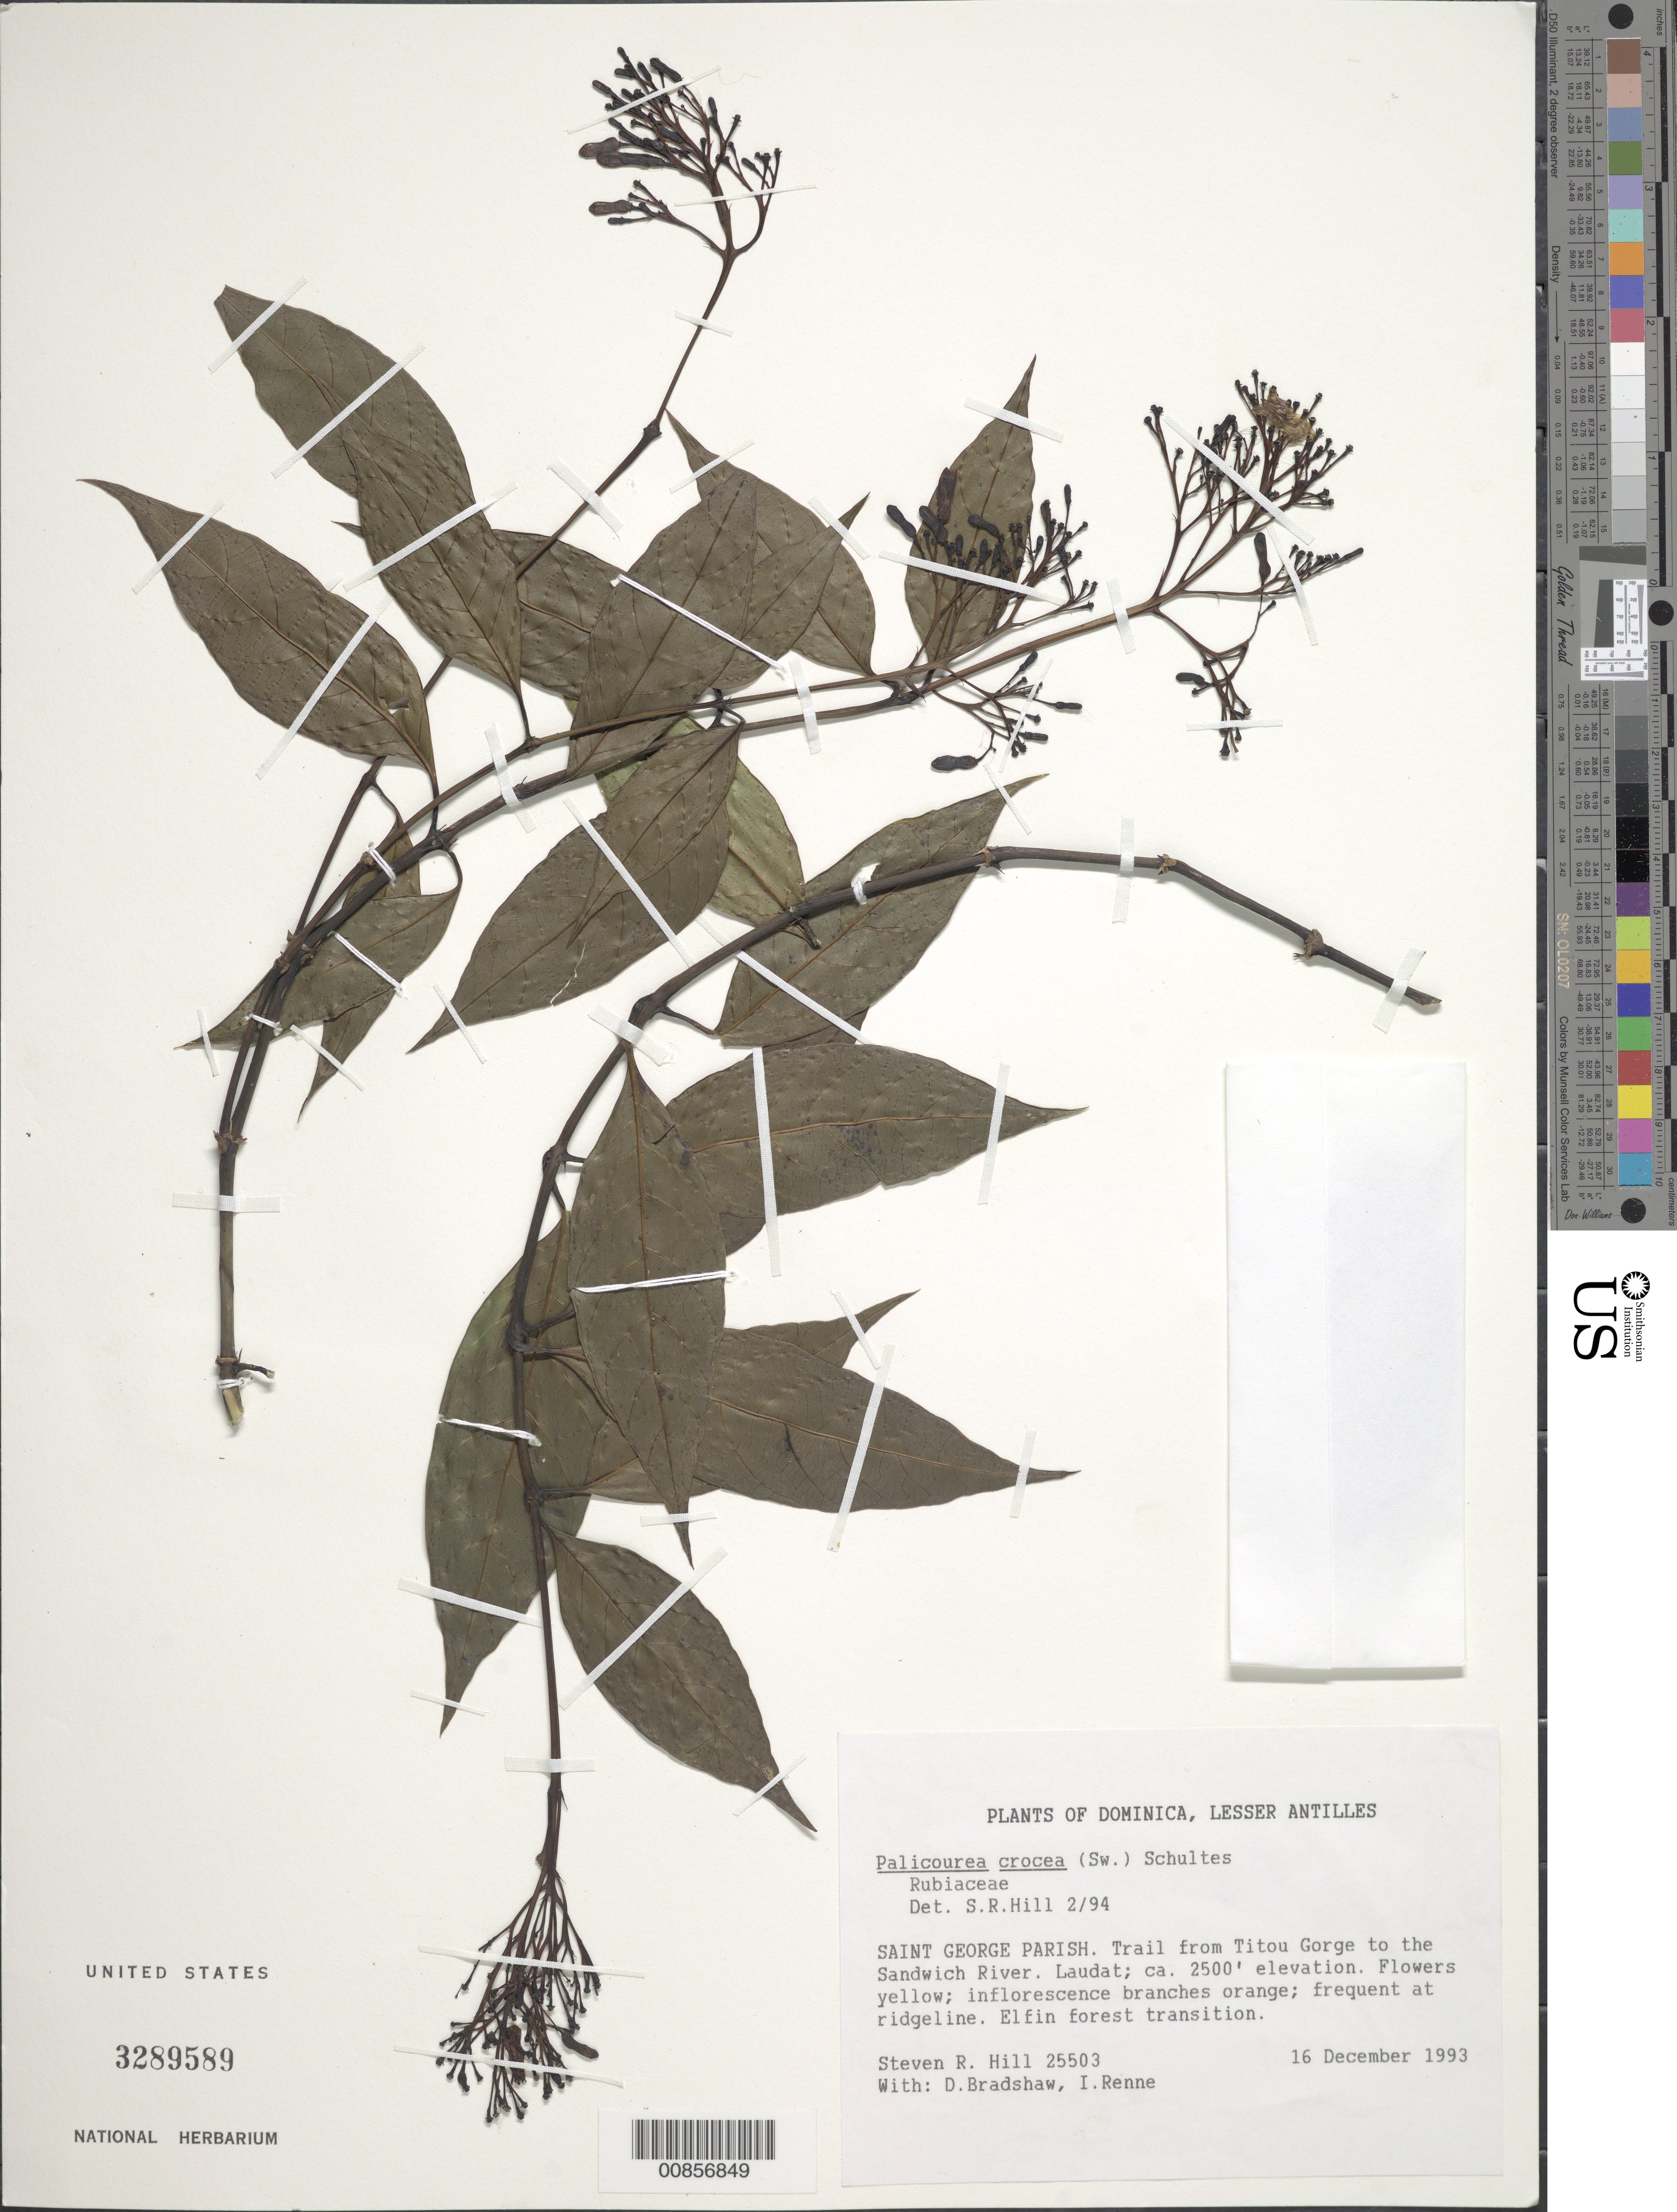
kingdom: Plantae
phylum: Tracheophyta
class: Magnoliopsida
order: Gentianales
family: Rubiaceae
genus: Palicourea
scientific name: Palicourea crocea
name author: (Sw.) Schult.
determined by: Hill, Steven R.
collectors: S. R. Hill, D. Bradshaw & I. Renne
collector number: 25503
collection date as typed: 16 Dec 1993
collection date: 1993-12-16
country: Dominica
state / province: St. George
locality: Trail from Titou Gorge to the Sandwich River. Laudat.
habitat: Elfin forest transition, esp. at ridgeline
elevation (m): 762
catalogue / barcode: US 3289589